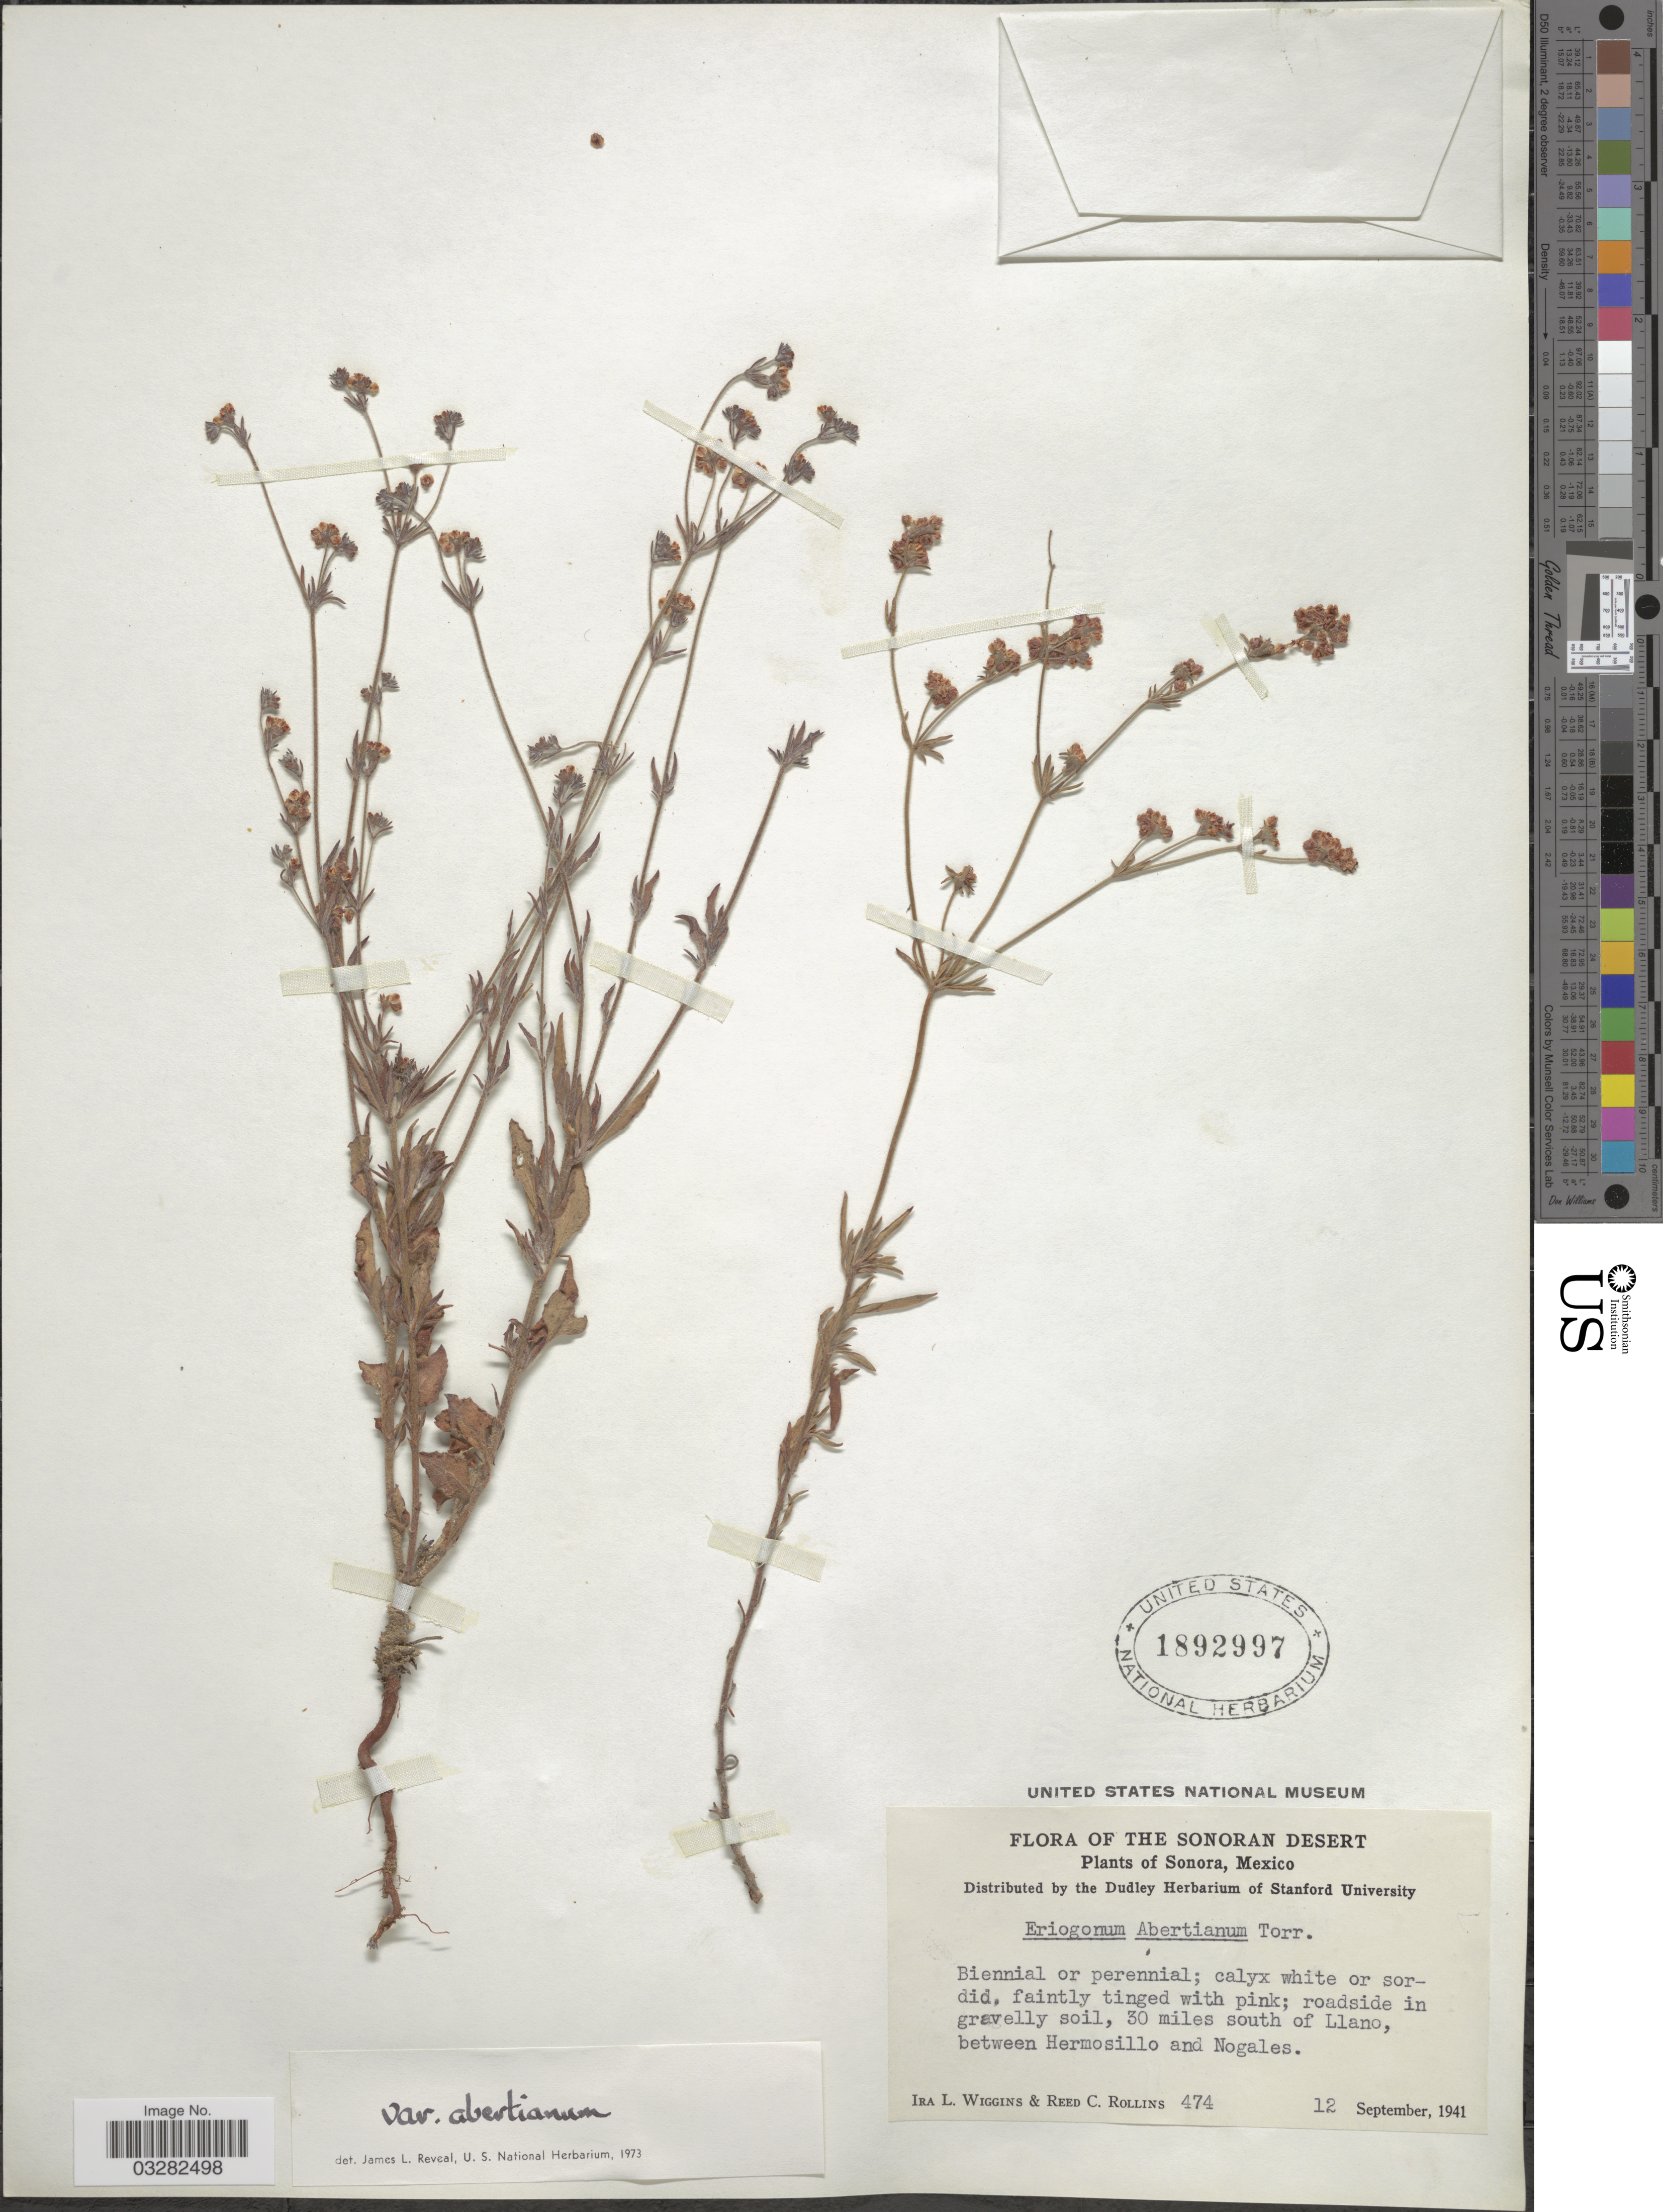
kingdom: Plantae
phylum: Tracheophyta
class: Magnoliopsida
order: Caryophyllales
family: Polygonaceae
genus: Eriogonum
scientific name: Eriogonum abertianum var. abertianum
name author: Torr.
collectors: I. L. Wiggins & R. C. Rollins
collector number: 474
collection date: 1941-09-12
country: Mexico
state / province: Sonora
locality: The Sonoran Desert. 30 miles south of Llano, between Hermosillo and Nogales.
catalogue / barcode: US 1892997